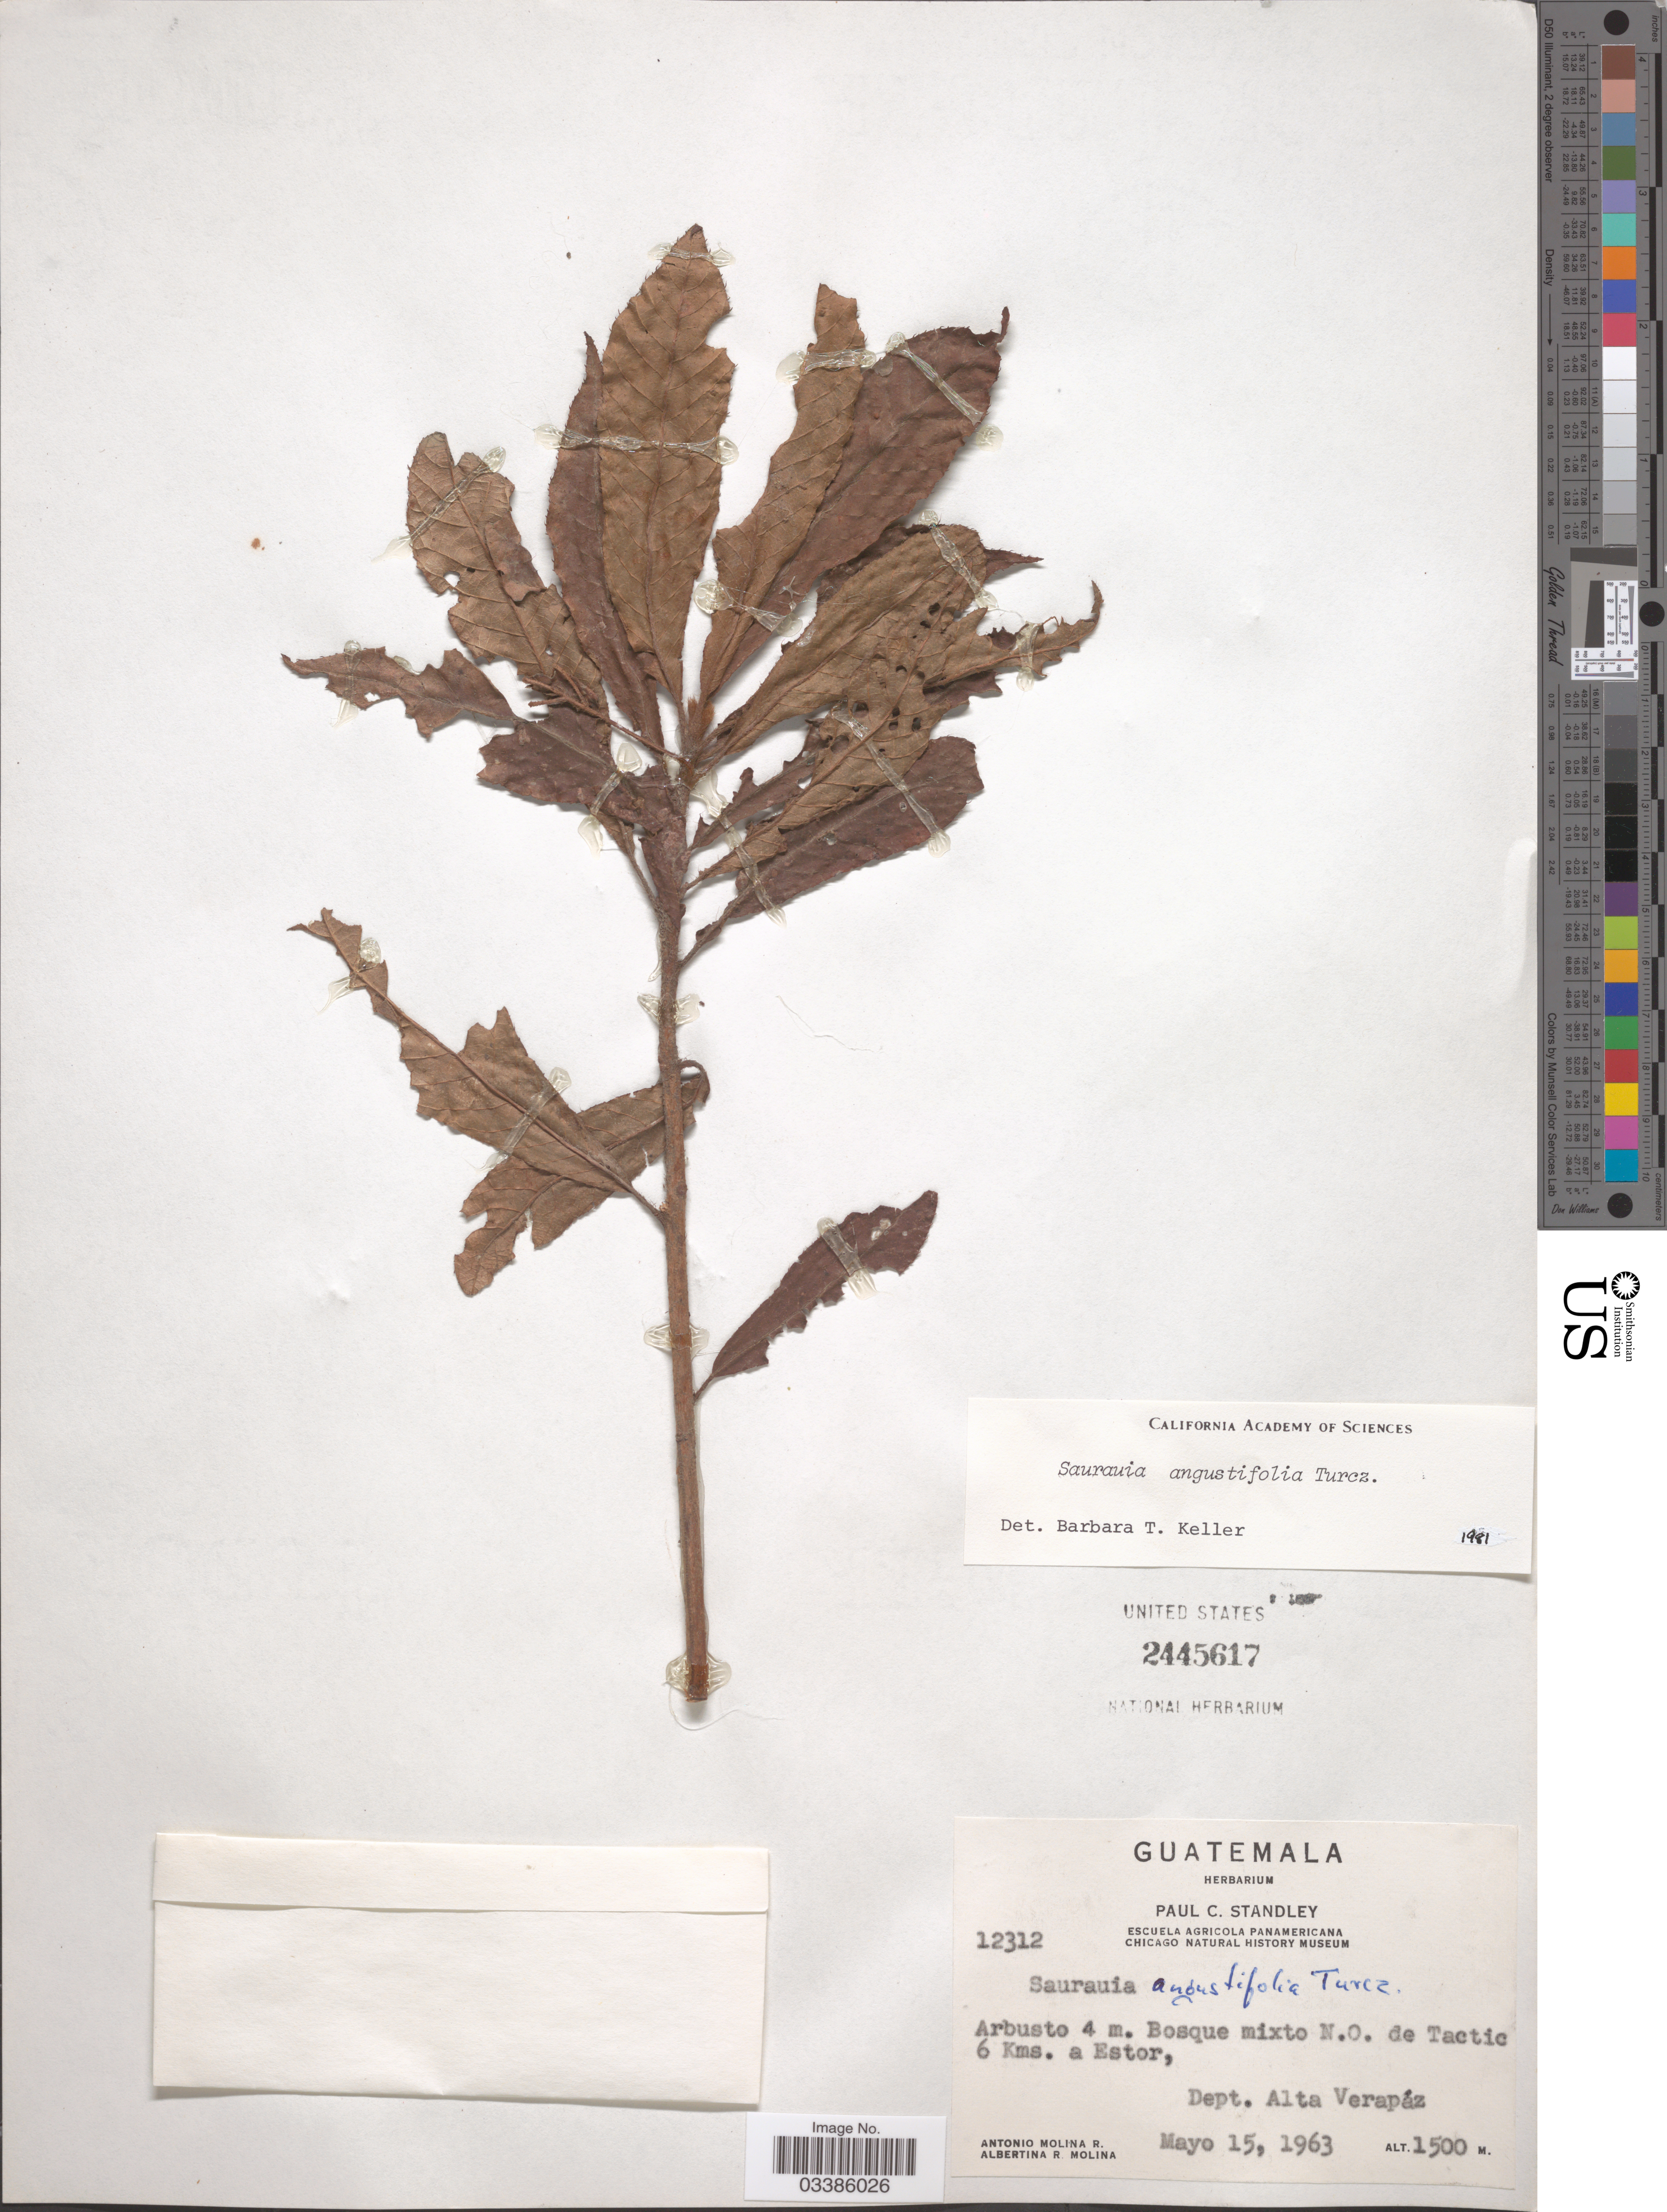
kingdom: Plantae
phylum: Tracheophyta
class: Magnoliopsida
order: Ericales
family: Actinidiaceae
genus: Saurauia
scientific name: Saurauia angustifolia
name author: Turcz.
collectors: A. Molina R. & A. R. Molina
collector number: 12312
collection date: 1963-05-15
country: Guatemala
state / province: Alta Verapaz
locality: Bosque mixto N.O. de Tactic 6 Kms. a Estor, Dept. Alta Verapáz.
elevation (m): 1500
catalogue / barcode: US 2445617